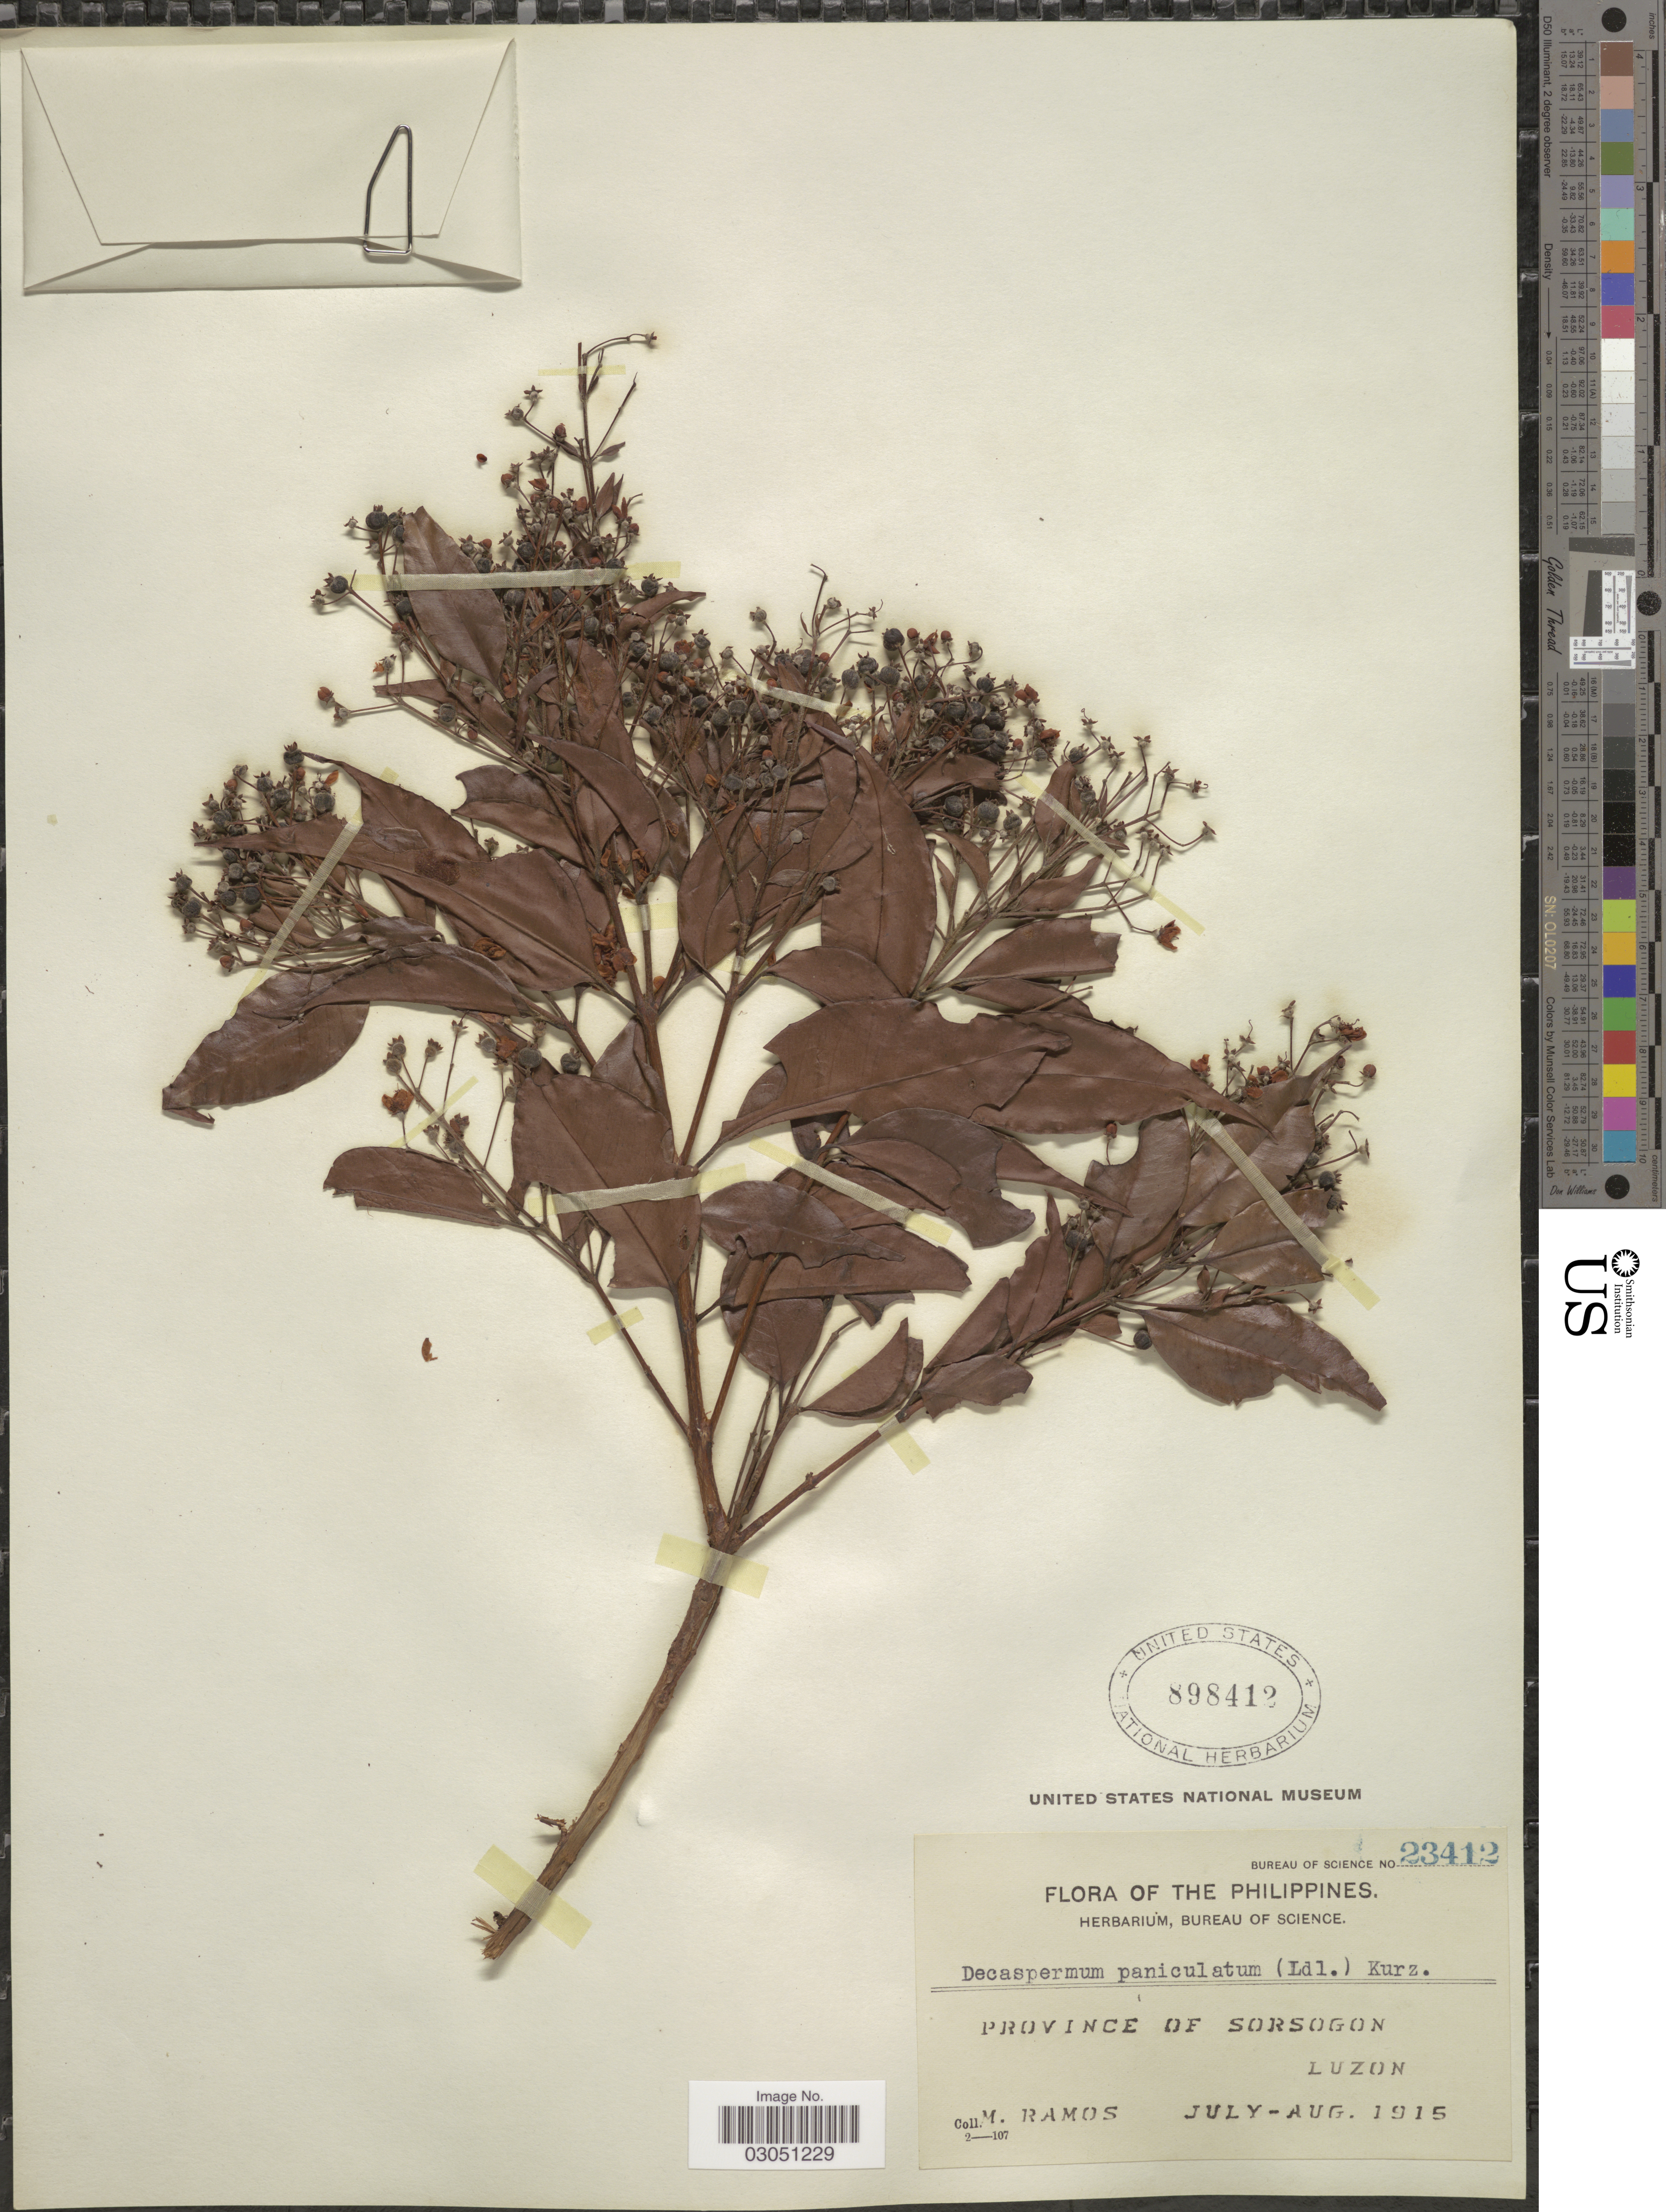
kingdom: Plantae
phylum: Tracheophyta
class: Magnoliopsida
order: Myrtales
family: Myrtaceae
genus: Decaspermum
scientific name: Decaspermum fruticosum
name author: J.R. Forst. & G. Forst.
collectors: M. Ramos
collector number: Bureau of science 23412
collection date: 1915-07/1915-08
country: Philippines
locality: Province of Sorsogon, Luzon.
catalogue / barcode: US 898412